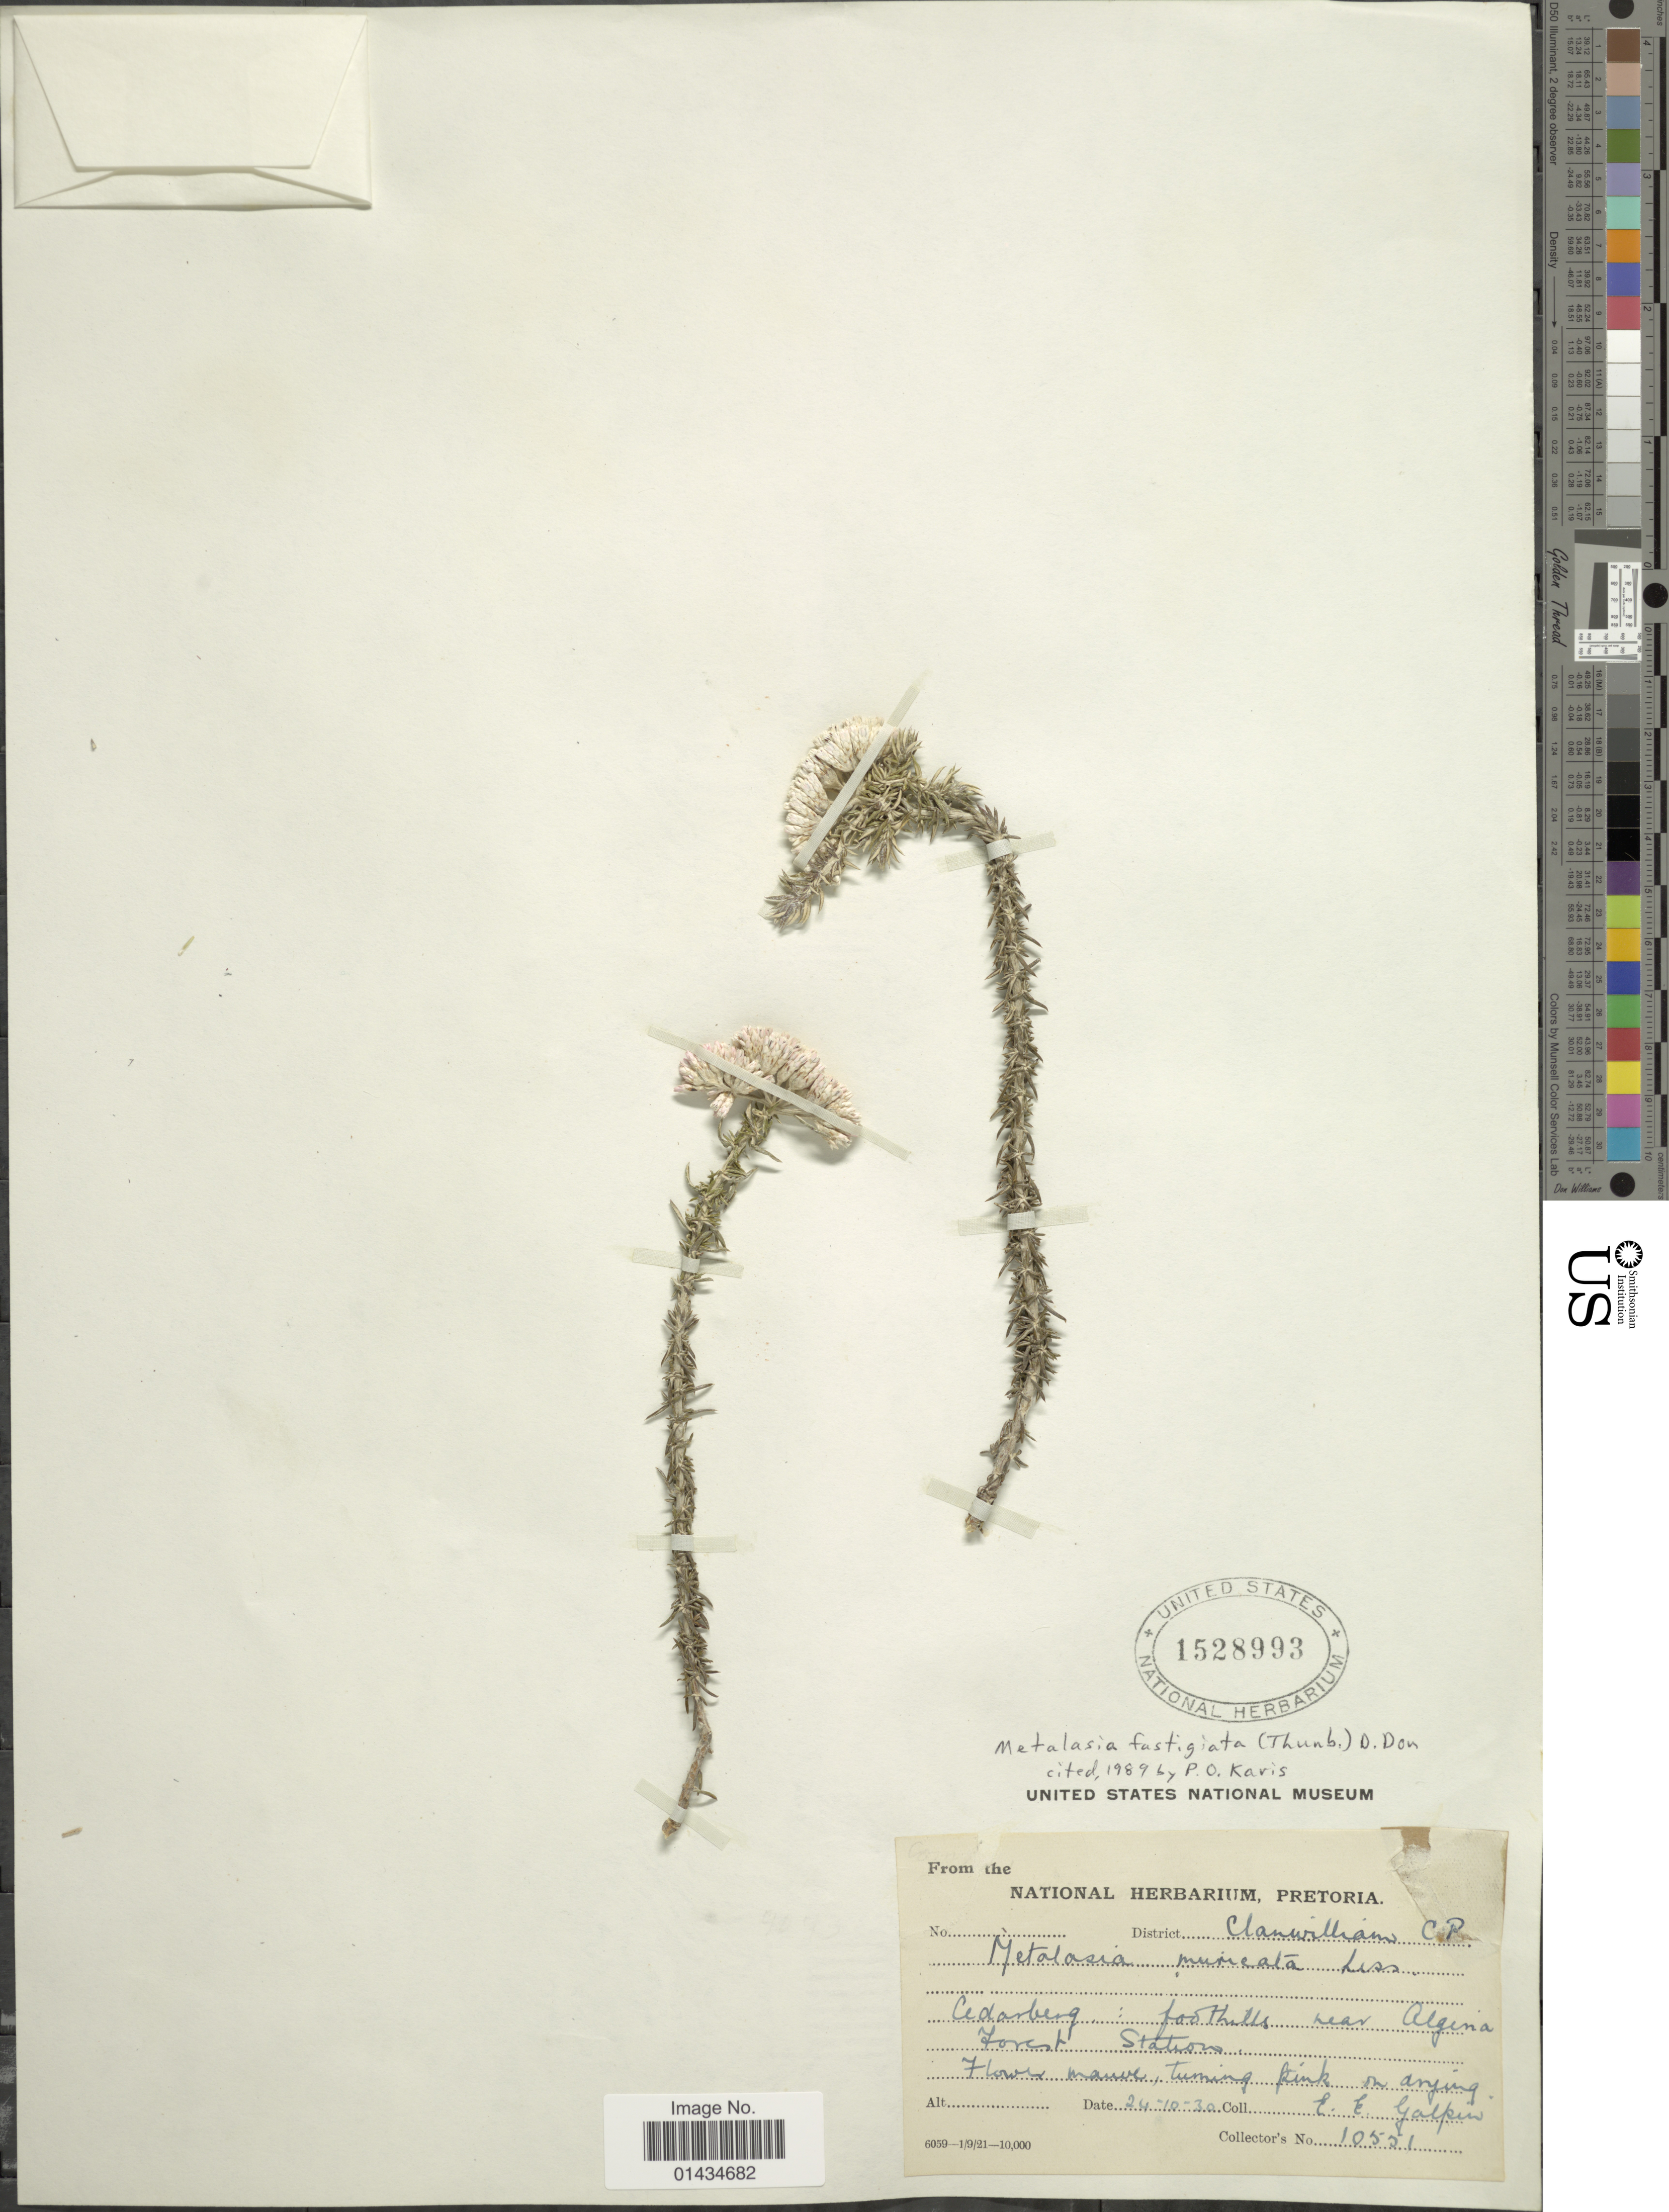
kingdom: Plantae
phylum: Tracheophyta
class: Magnoliopsida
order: Asterales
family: Asteraceae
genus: Metalasia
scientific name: Metalasia fastigiata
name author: (Thunb.) D. Don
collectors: E. Galpin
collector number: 10551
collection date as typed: Transcribed d/m/y: 24/10/30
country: South Africa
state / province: Western Cape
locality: District Clanwilliam, Cedarberg: foothills near Algina Forest Station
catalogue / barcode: US 1528993